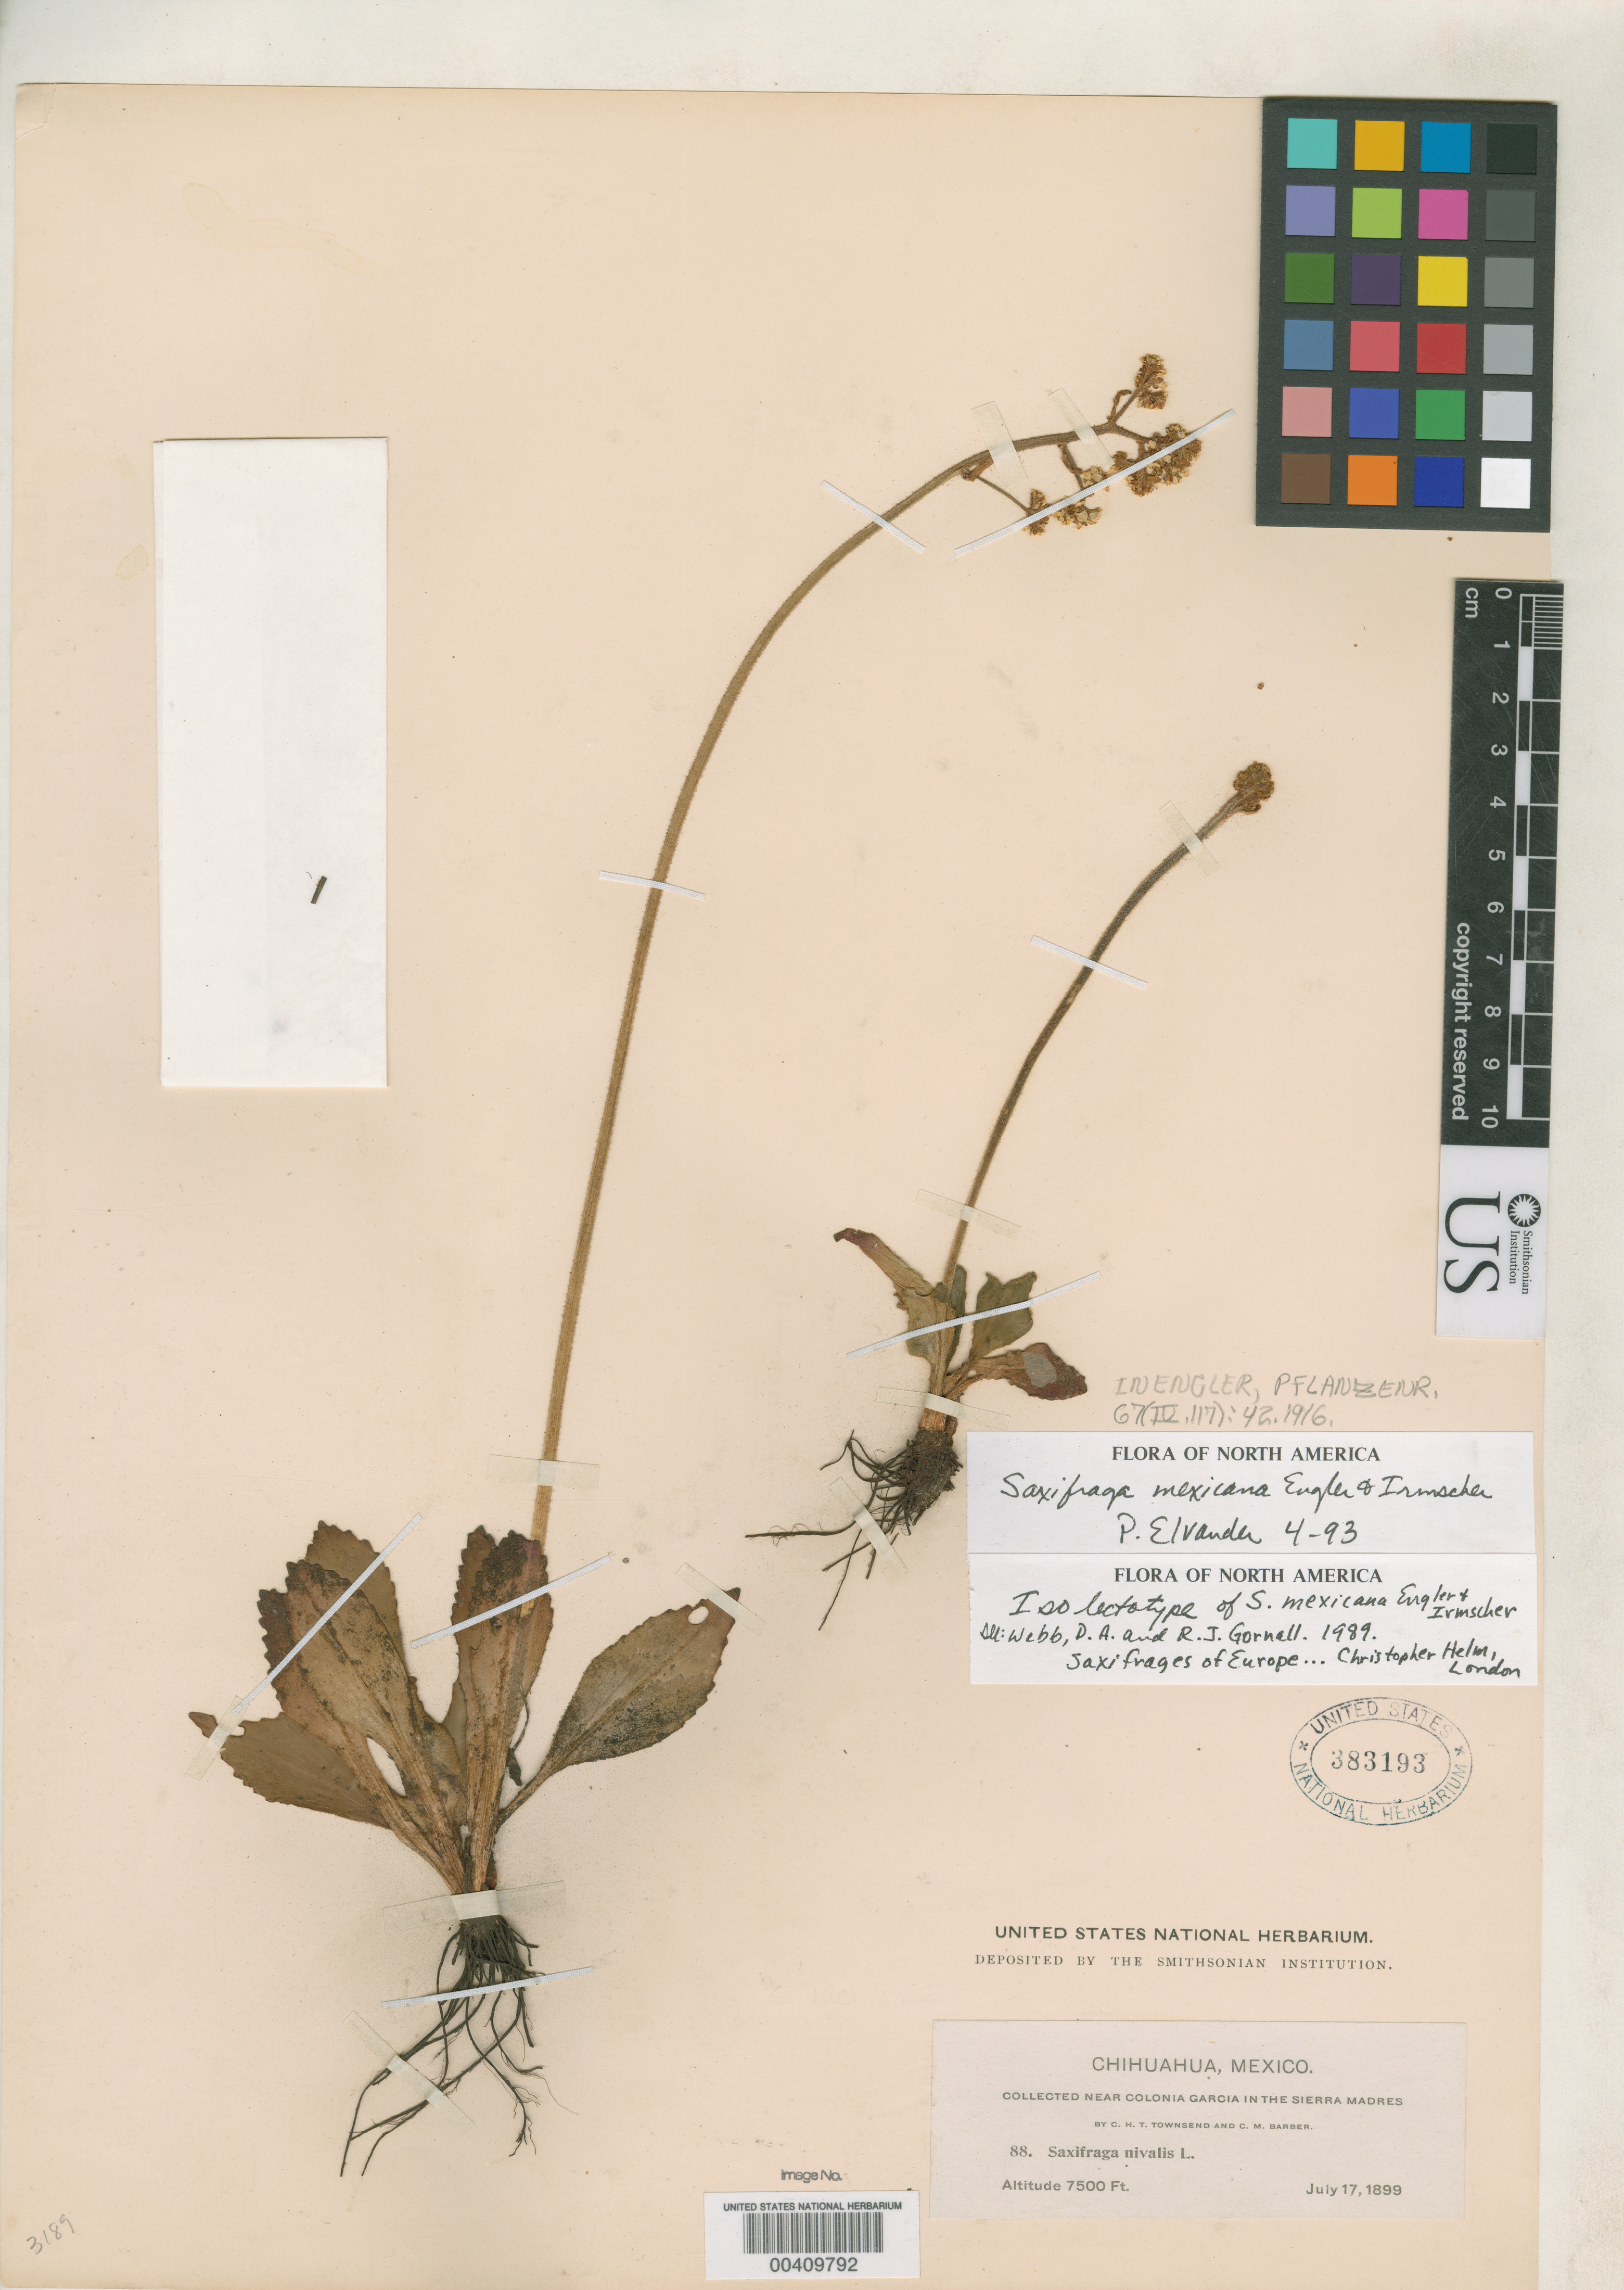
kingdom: Plantae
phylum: Tracheophyta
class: Magnoliopsida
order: Saxifragales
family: Saxifragaceae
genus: Saxifraga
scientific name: Saxifraga mexicana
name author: Engl. & Irmsch. in Engl.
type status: Isolectotype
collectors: C. H. T. Townsend & C. Barber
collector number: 88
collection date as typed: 17 Jul 1899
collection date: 1899-07-17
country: Mexico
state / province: Chihuahua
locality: Near Colonia Garcia in Sierra Madres.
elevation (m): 2286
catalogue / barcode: US 383193